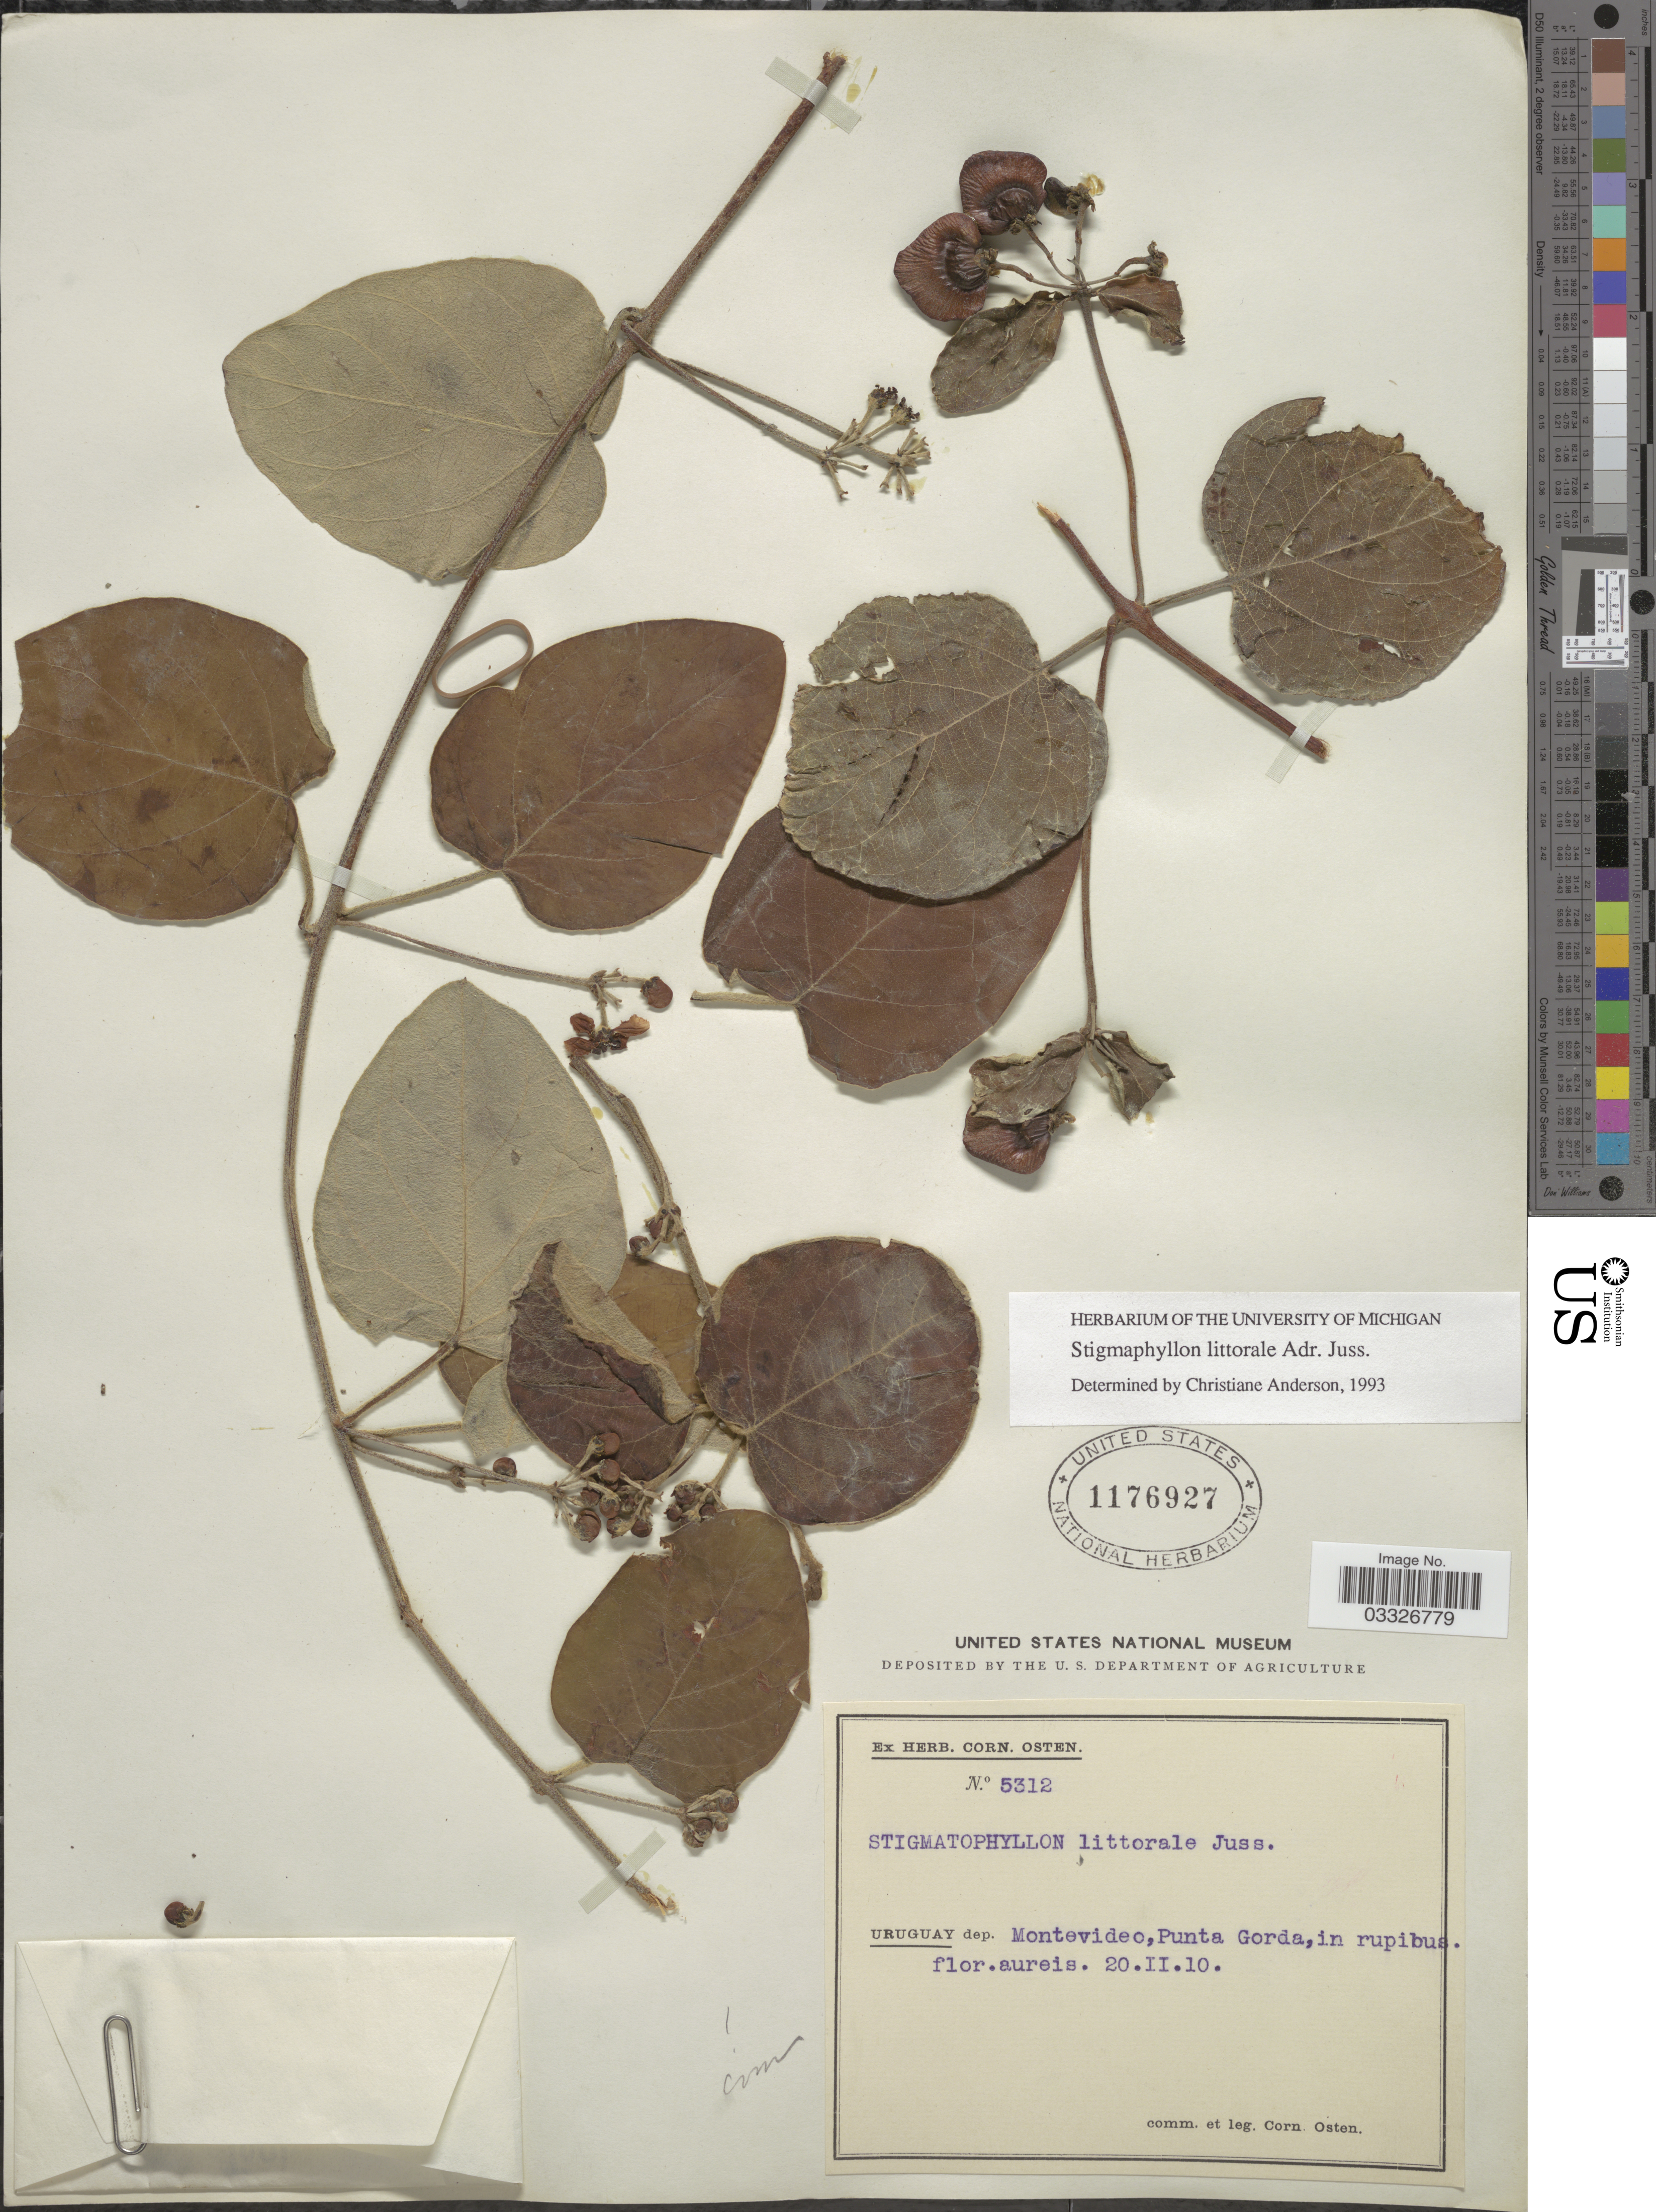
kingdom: Plantae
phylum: Tracheophyta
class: Magnoliopsida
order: Malpighiales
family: Malpighiaceae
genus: Stigmaphyllon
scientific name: Stigmaphyllon littorale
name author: A. Juss.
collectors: C. Osten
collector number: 5312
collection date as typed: Transcribed d/m/y: 20/2/10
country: Uruguay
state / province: Montevideo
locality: Dep. Montevideo, Punta Gorda, in rupibus.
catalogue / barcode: US 1176927